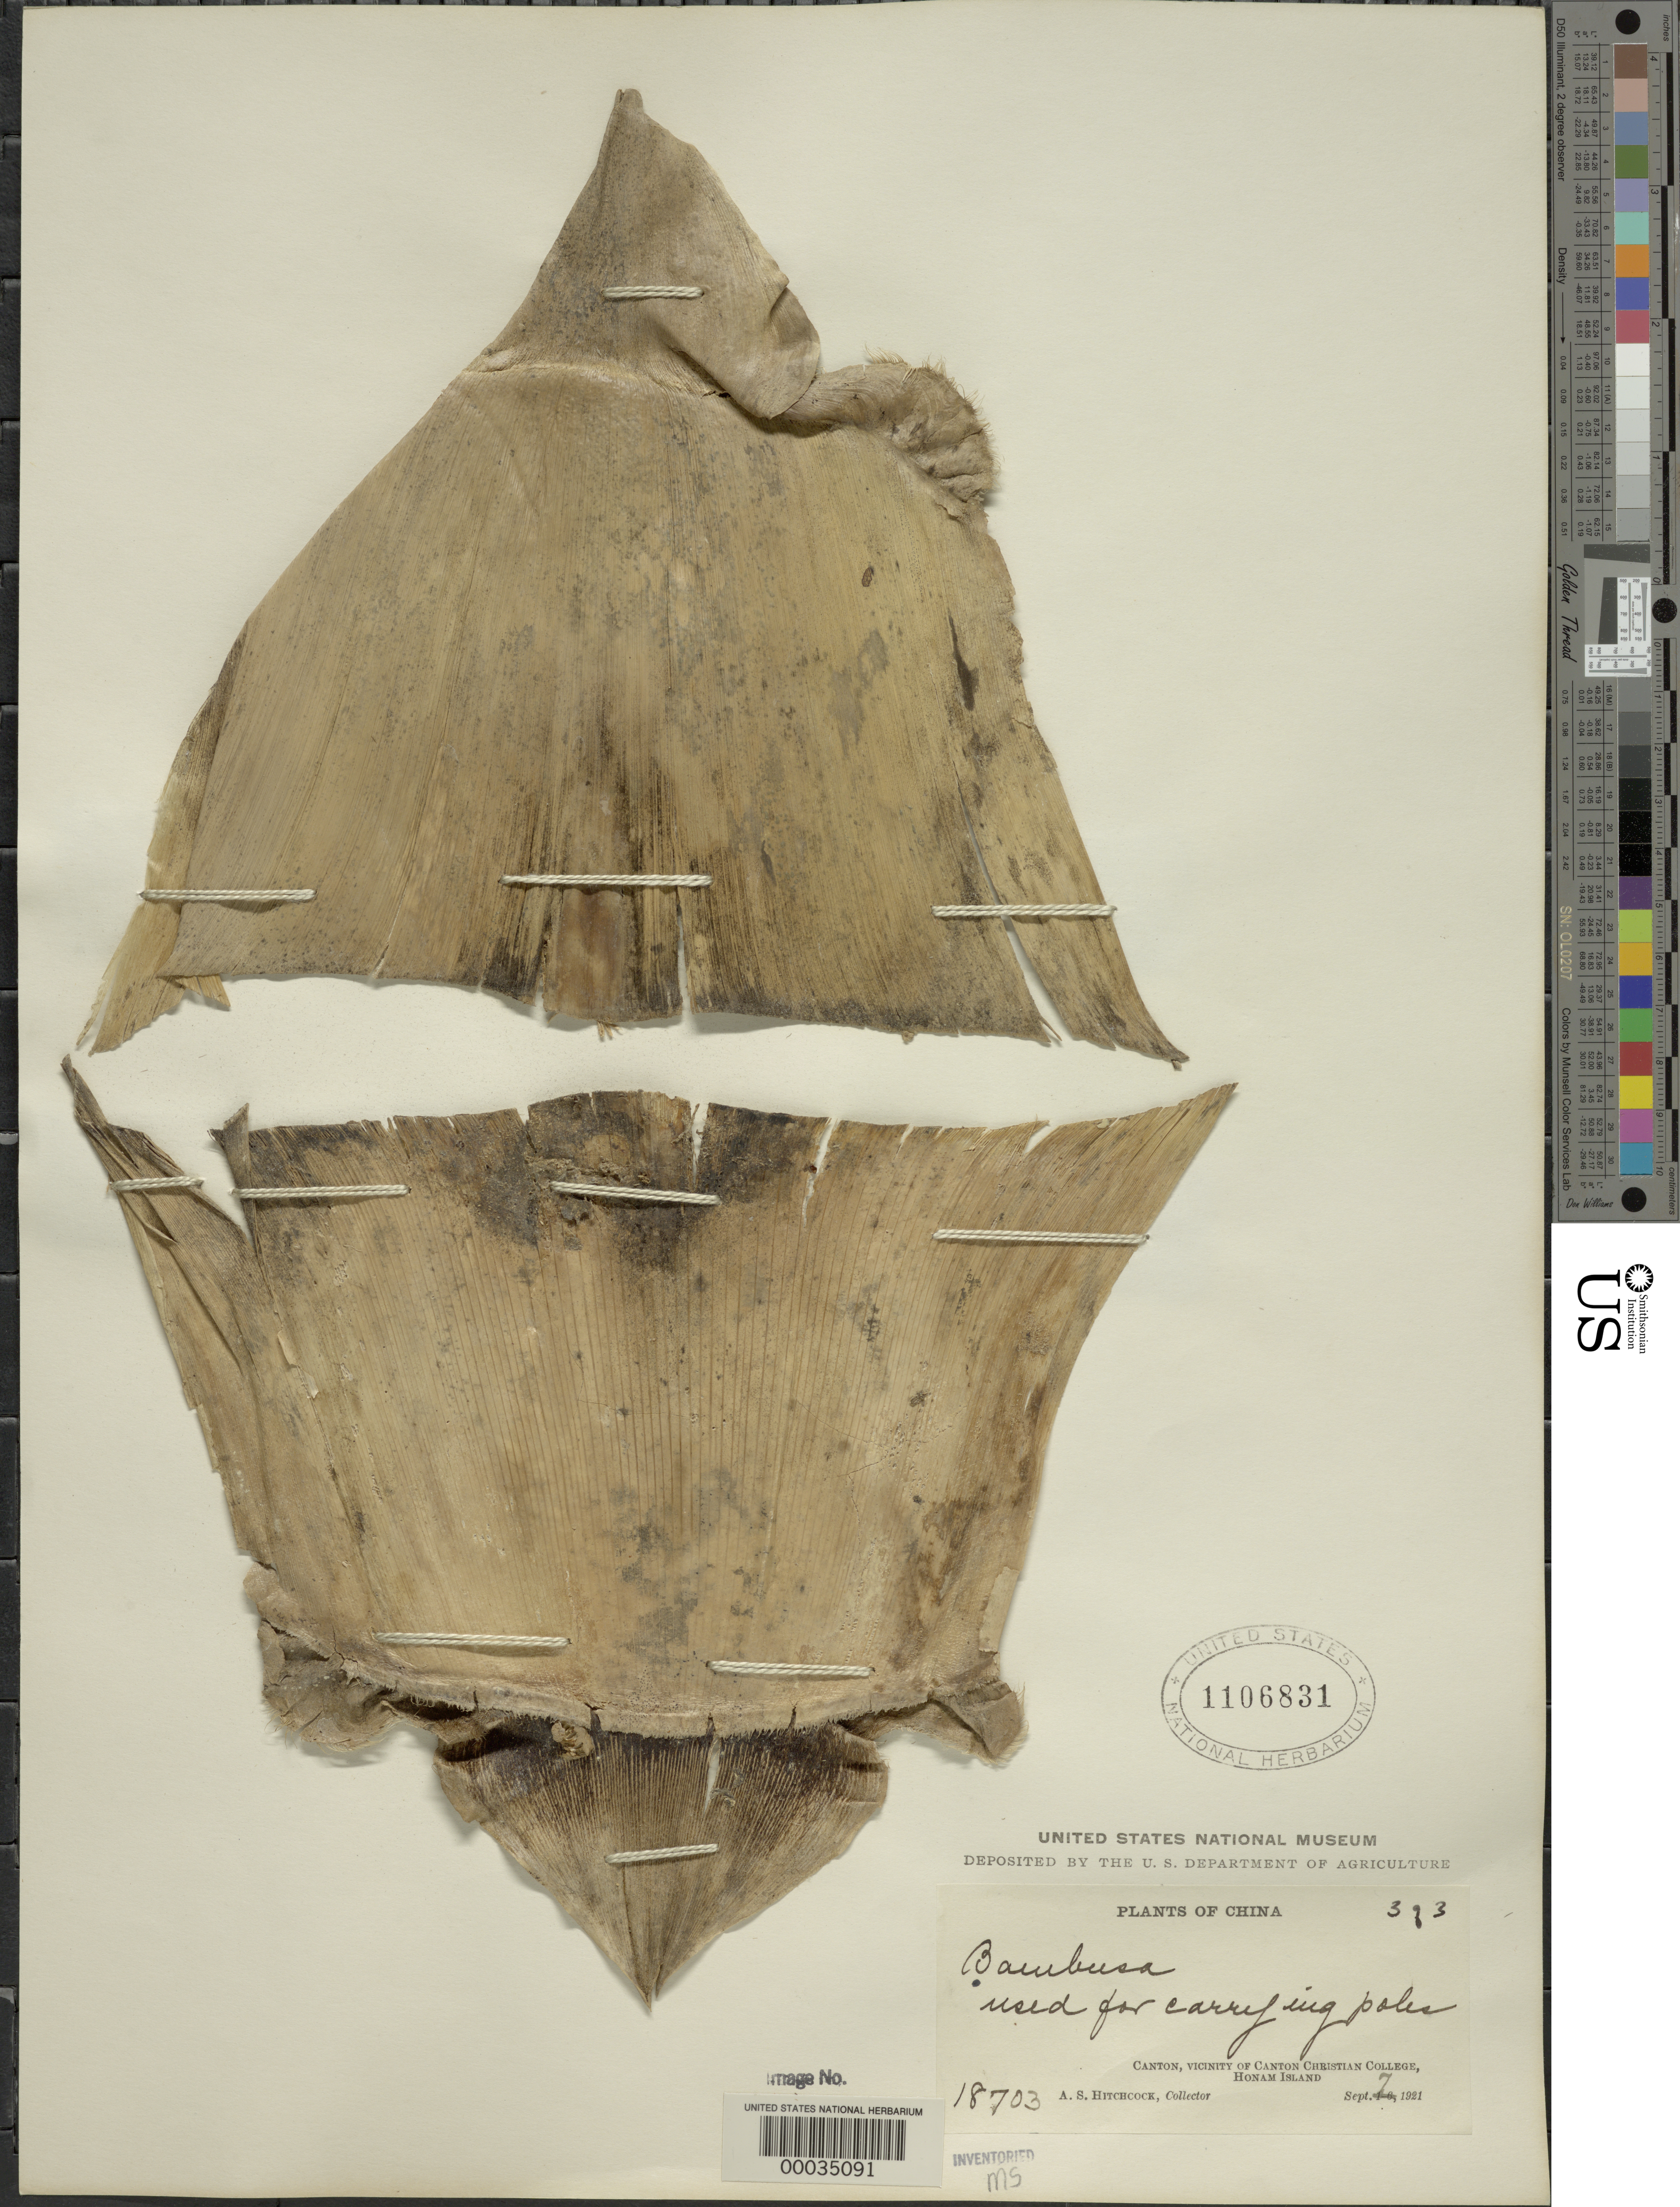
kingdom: Plantae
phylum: Tracheophyta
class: Liliopsida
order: Poales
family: Poaceae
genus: Bambusa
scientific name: Bambusa vulgaris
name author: Schrad. ex J.C. Wendl.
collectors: A. S. Hitchcock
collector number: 18703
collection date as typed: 07 Sep 1921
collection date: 1921-09-07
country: China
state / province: Guangdong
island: Honam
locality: Canton, honam isl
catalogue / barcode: US 1106831